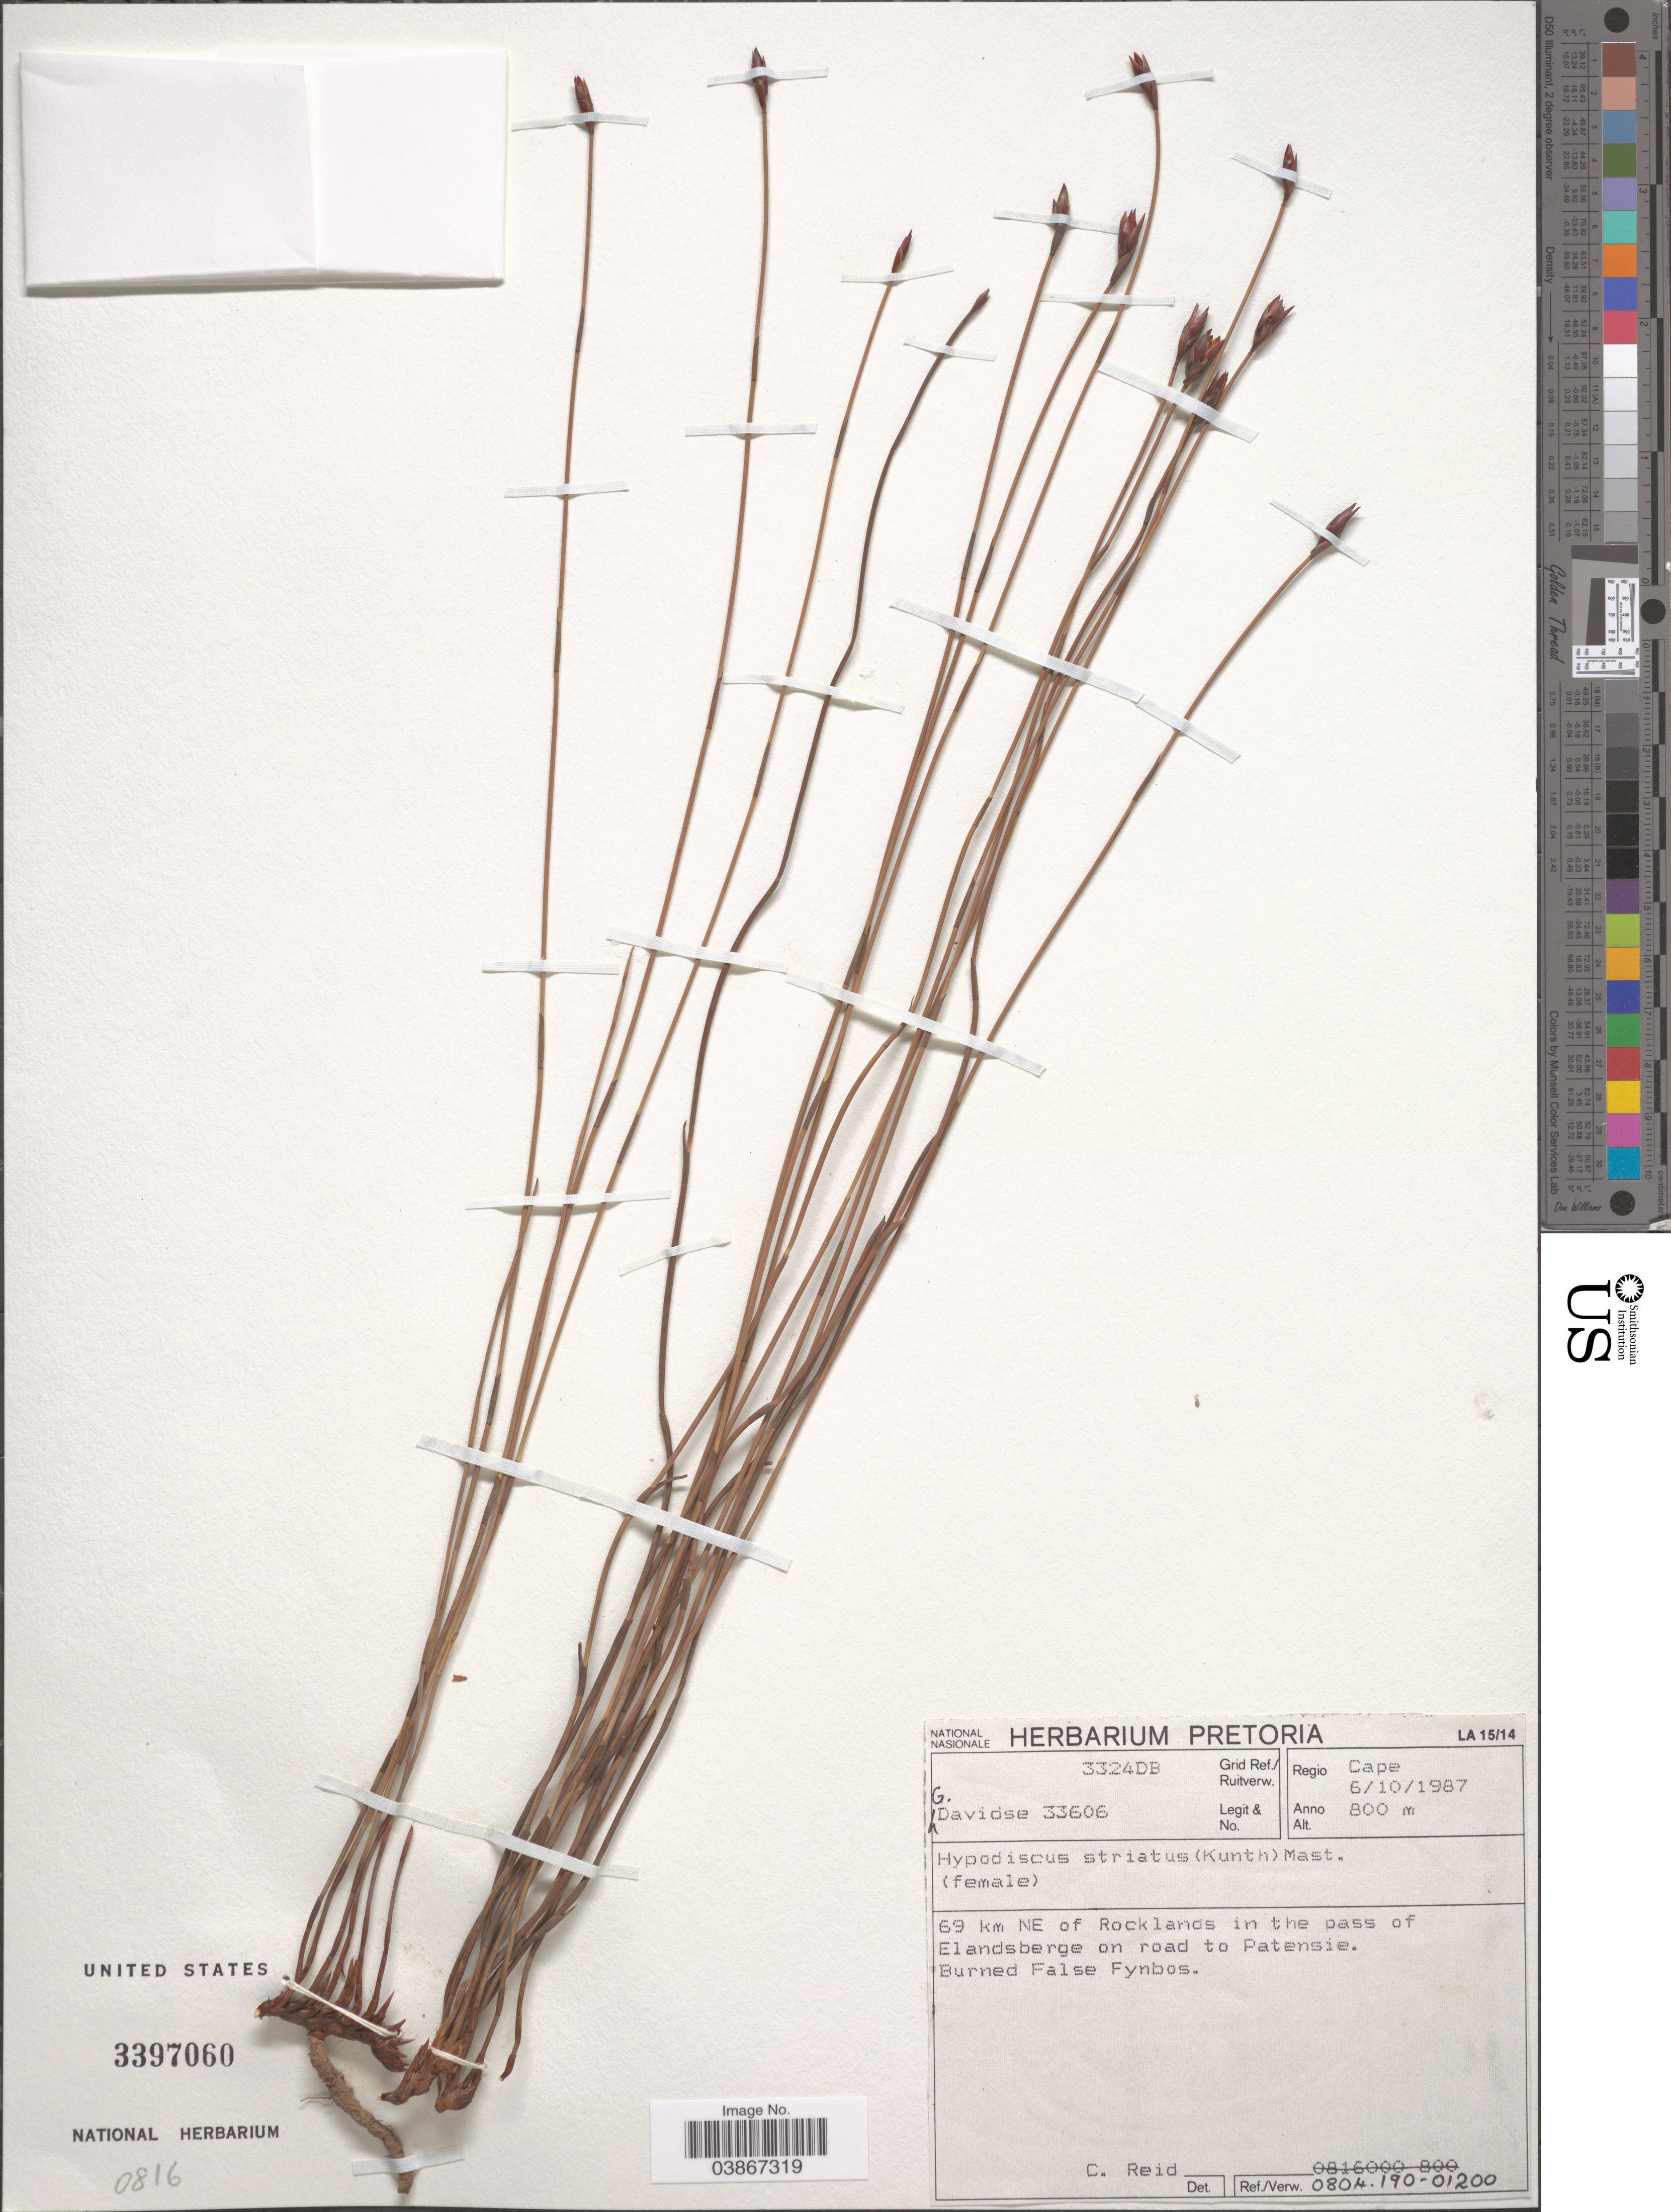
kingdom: Plantae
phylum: Tracheophyta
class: Liliopsida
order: Poales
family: Restionaceae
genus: Hypodiscus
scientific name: Hypodiscus striatus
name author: Mast.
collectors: G. Davidse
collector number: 33606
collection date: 1987-10-06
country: South Africa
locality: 3324DB Grid Ref./ Ruitverw. Regio Cape. 69 km NE of Rocklands in the pass of Elandsberge on road to Patensie.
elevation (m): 800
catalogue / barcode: US 3397060